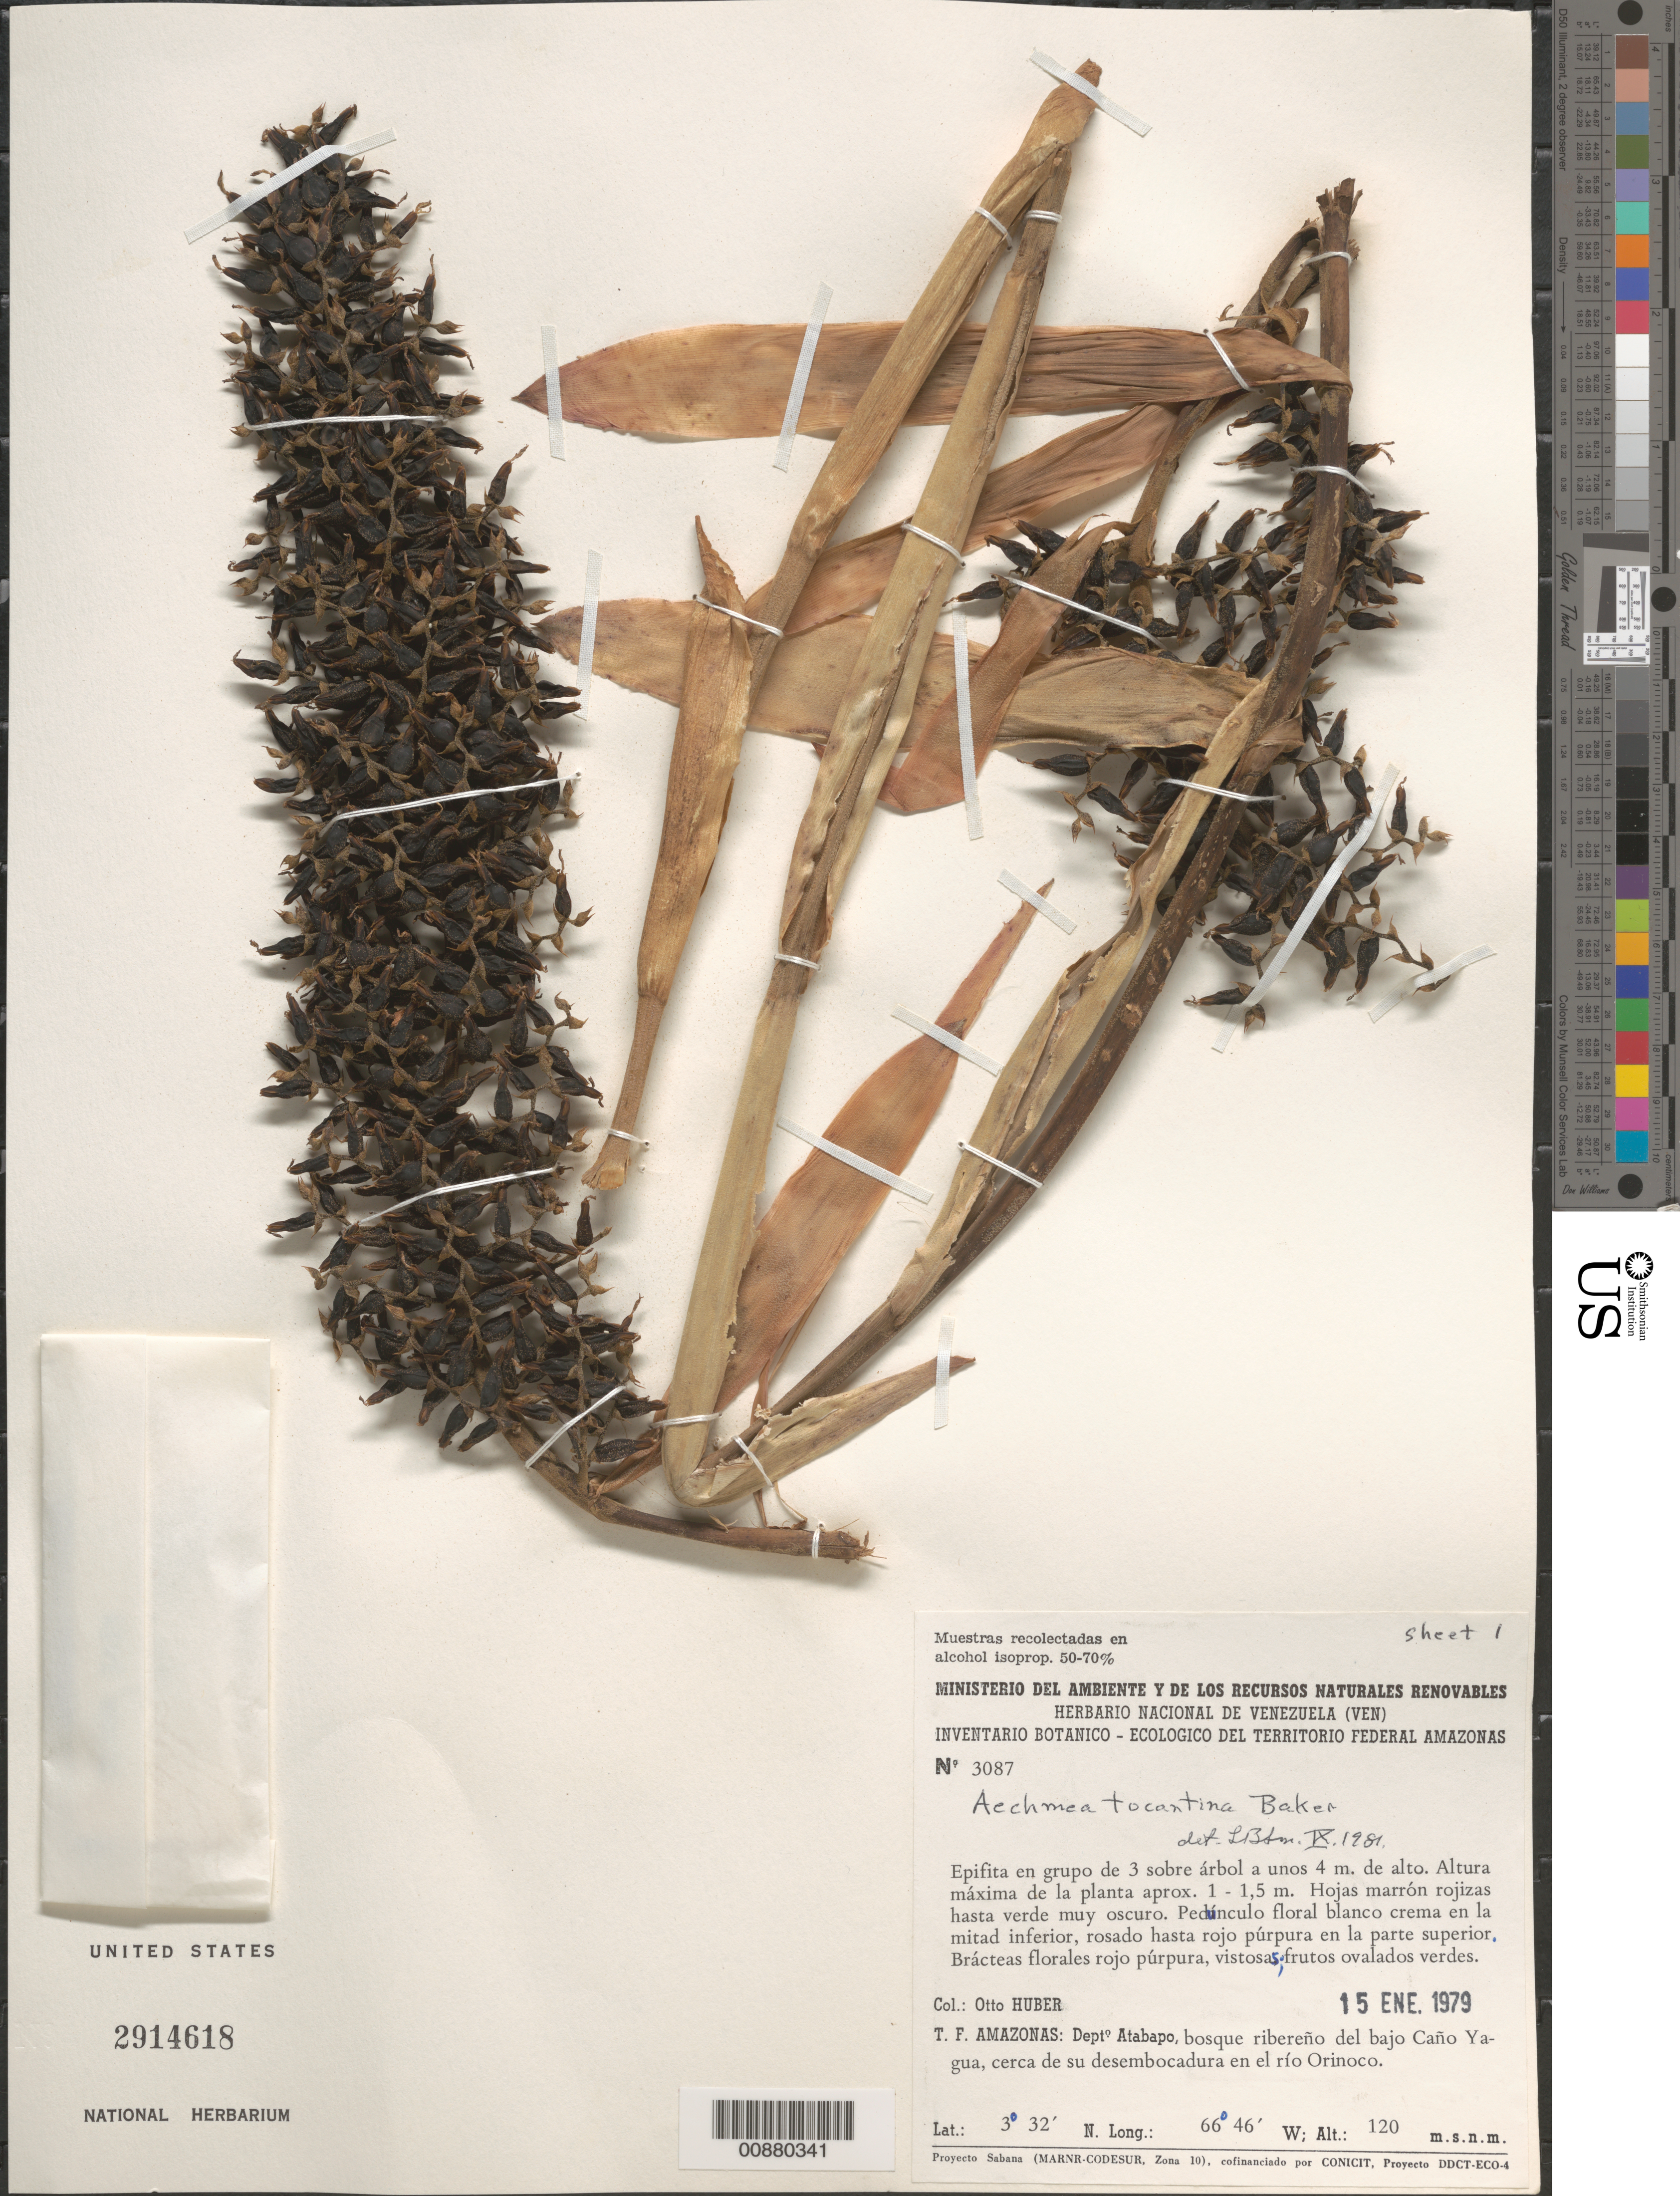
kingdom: Plantae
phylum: Tracheophyta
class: Liliopsida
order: Poales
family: Bromeliaceae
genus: Aechmea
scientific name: Aechmea tocantina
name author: Baker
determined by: Smith, Lyman B., (US), NMNH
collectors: O. Huber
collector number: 3087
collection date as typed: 15-Jan-79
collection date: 1979-01-15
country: Venezuela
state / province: Amazonas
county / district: Atabapo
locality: Bajo Caño Yagua, cerca de su desembocadura en el Río Orinoco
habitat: Sobre arbol a unos 4m de alto; bosque ribereno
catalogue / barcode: US 2914618